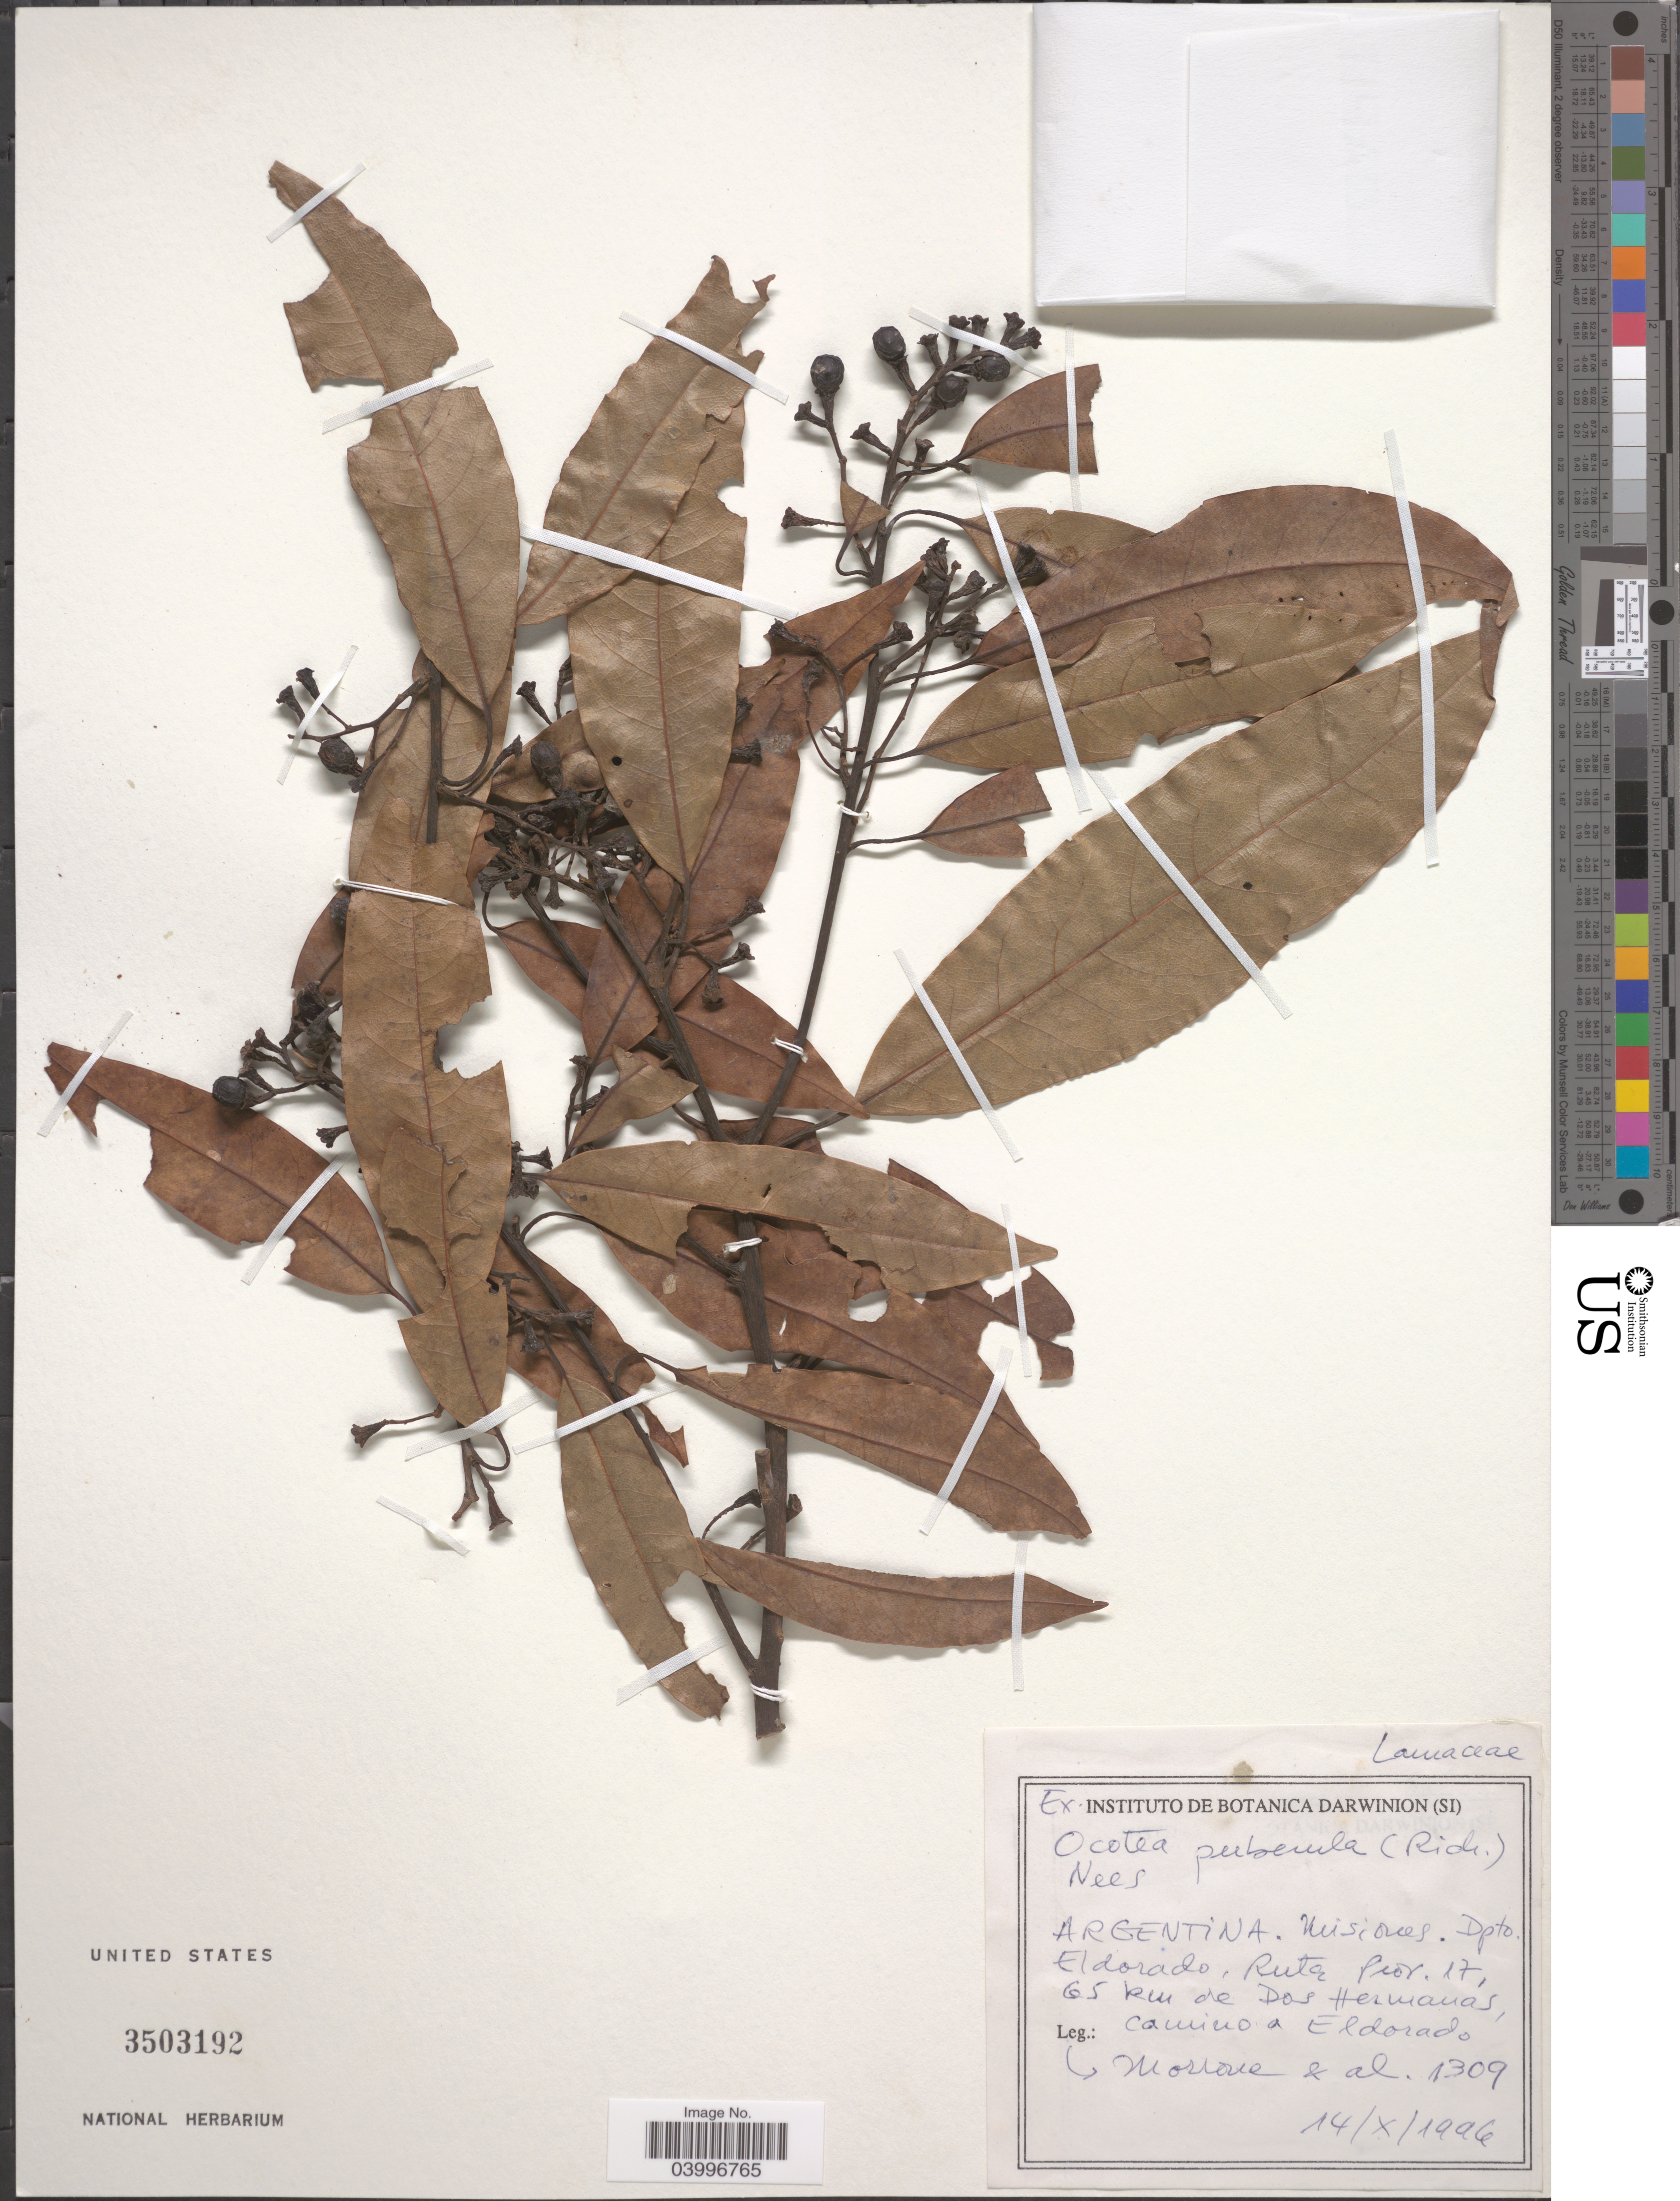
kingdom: Plantae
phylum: Tracheophyta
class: Magnoliopsida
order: Laurales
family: Lauraceae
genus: Ocotea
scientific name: Ocotea puberula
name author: (Rich.) Nees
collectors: Morrone & et al.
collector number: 1309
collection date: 1996-10-14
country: Argentina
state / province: Misiones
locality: Dpto. Eldorado, Ruta Prov. 17, GS km de Dos Hermanas, camino a Eldorado.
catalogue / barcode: US 3503192